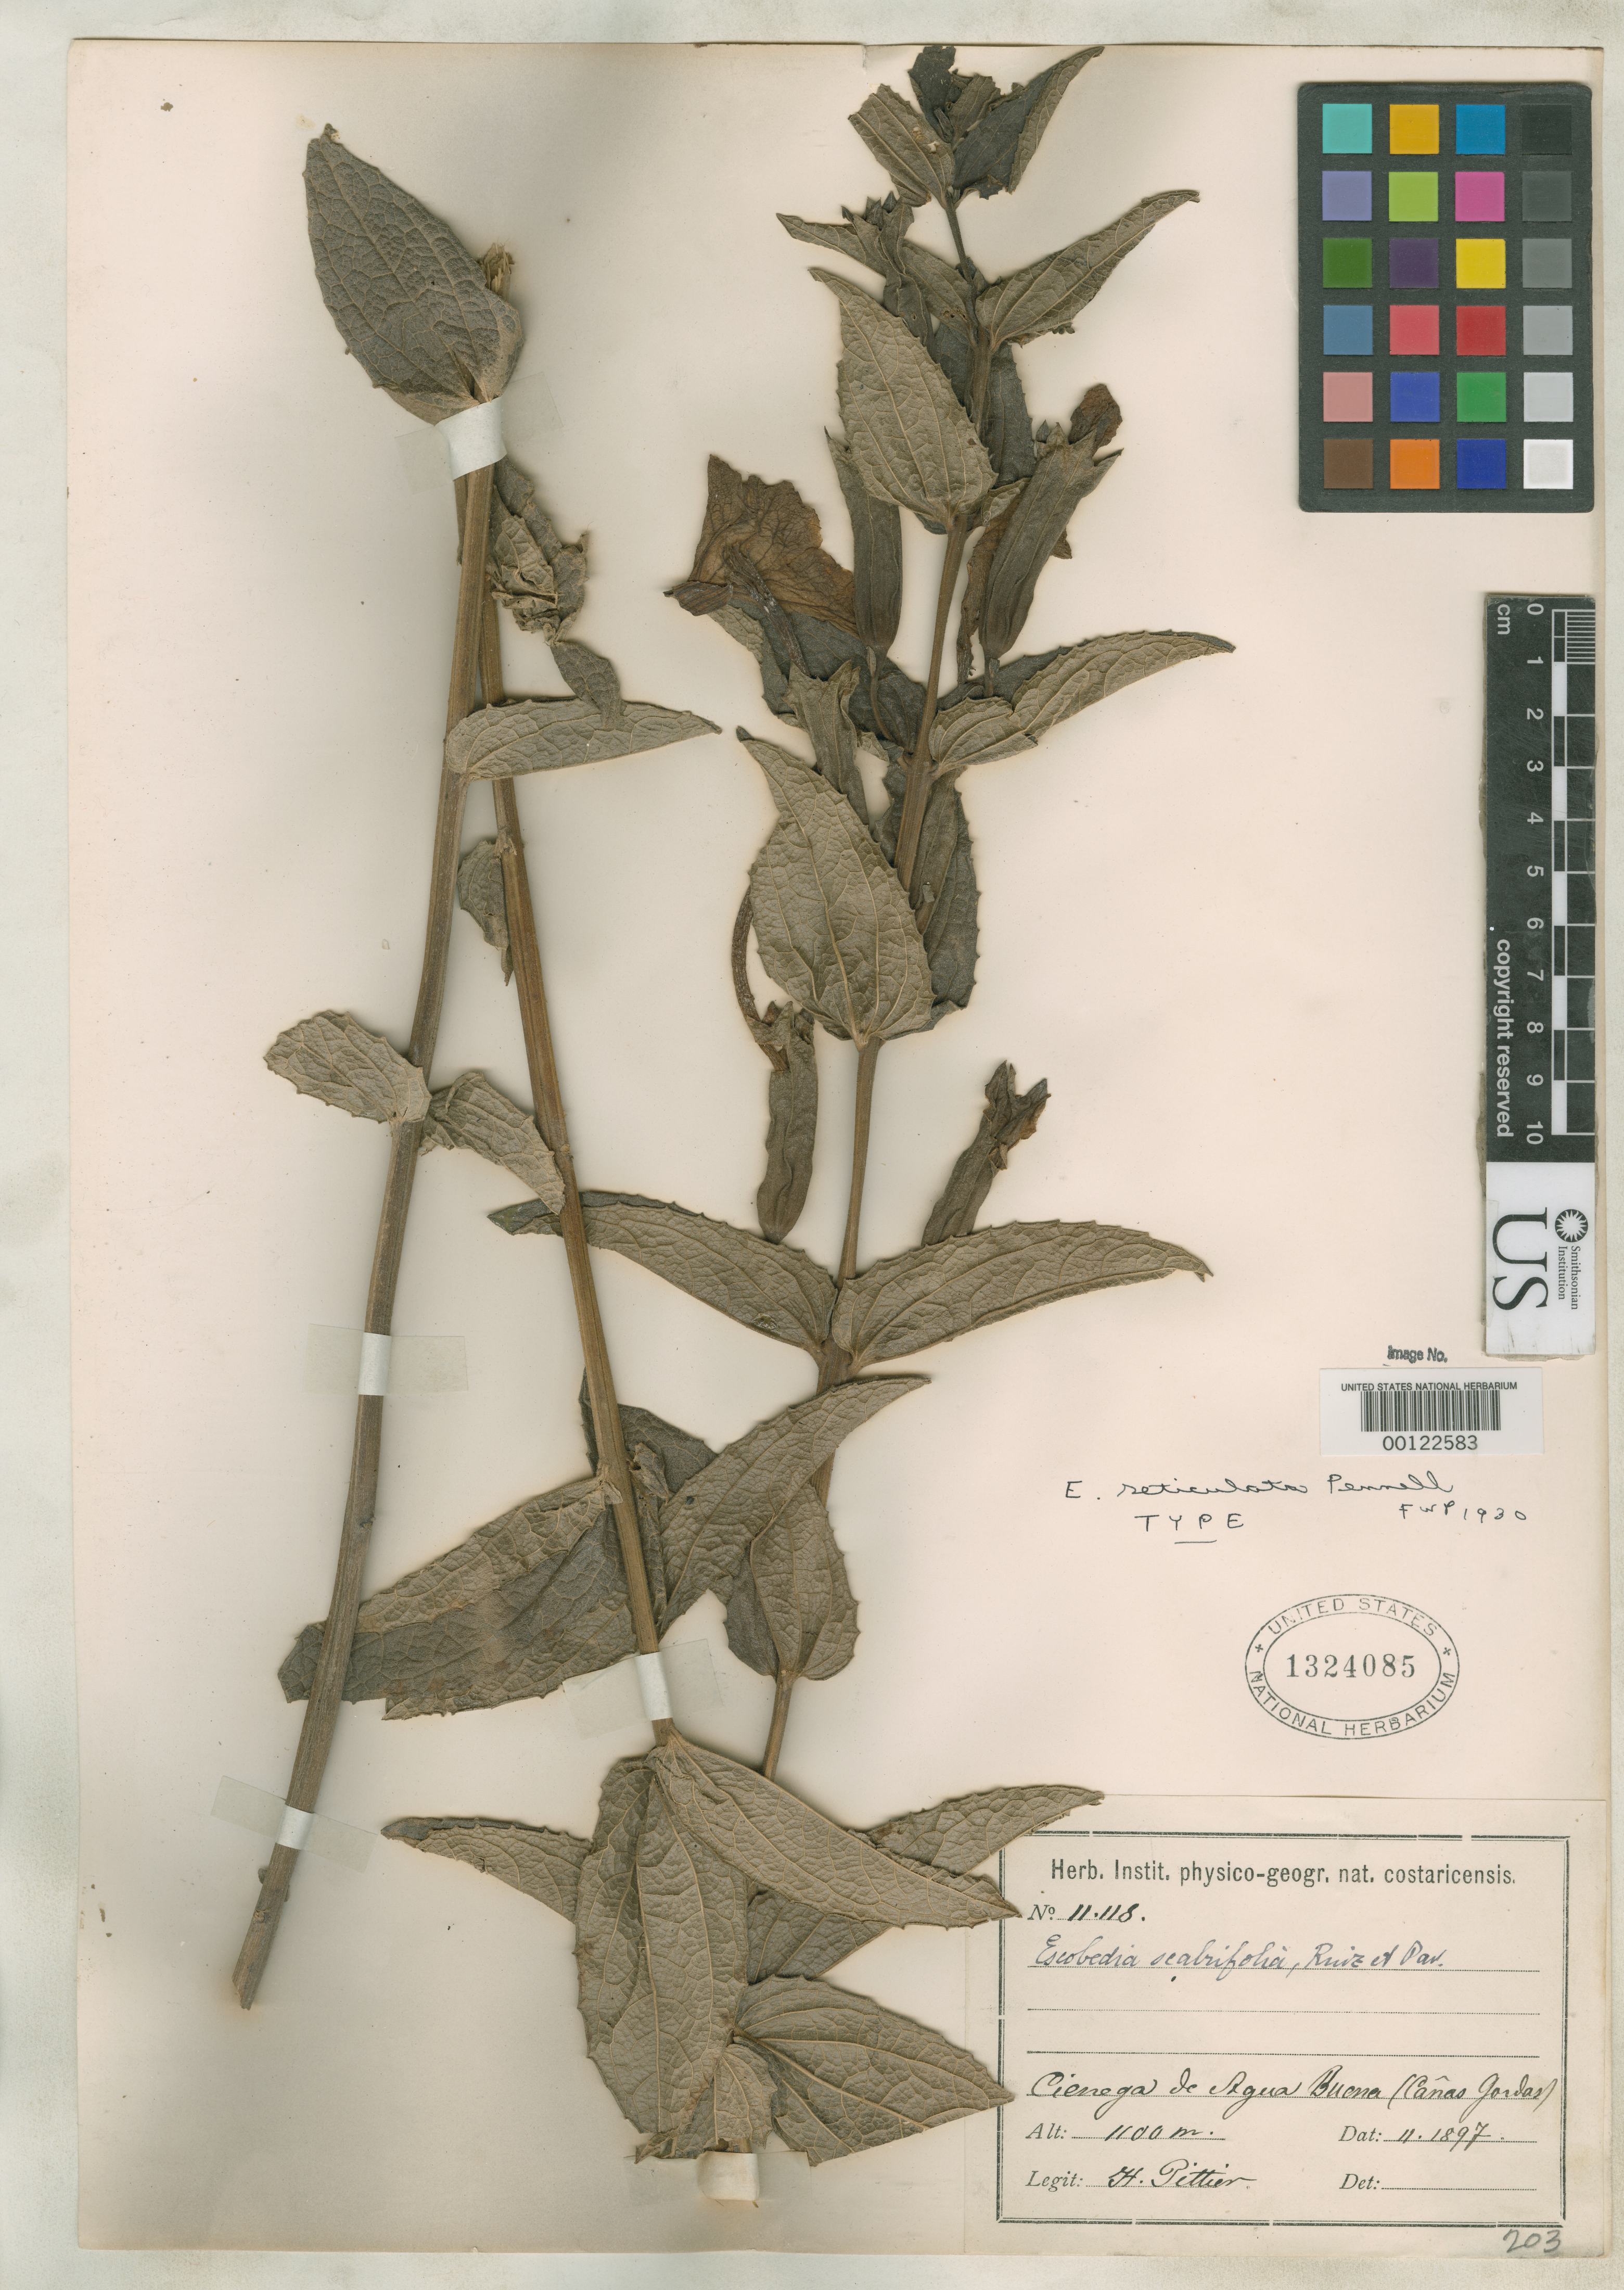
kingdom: Plantae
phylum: Tracheophyta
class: Magnoliopsida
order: Lamiales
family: Orobanchaceae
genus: Escobedia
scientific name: Escobedia reticulata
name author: Pennell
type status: Holotype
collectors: H. F. Pittier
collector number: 11118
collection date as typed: Feb 1897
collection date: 1897-02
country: Costa Rica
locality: Cienaga de Agua Buena- Canas Gordas (?)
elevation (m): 1100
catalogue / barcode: US 1324085